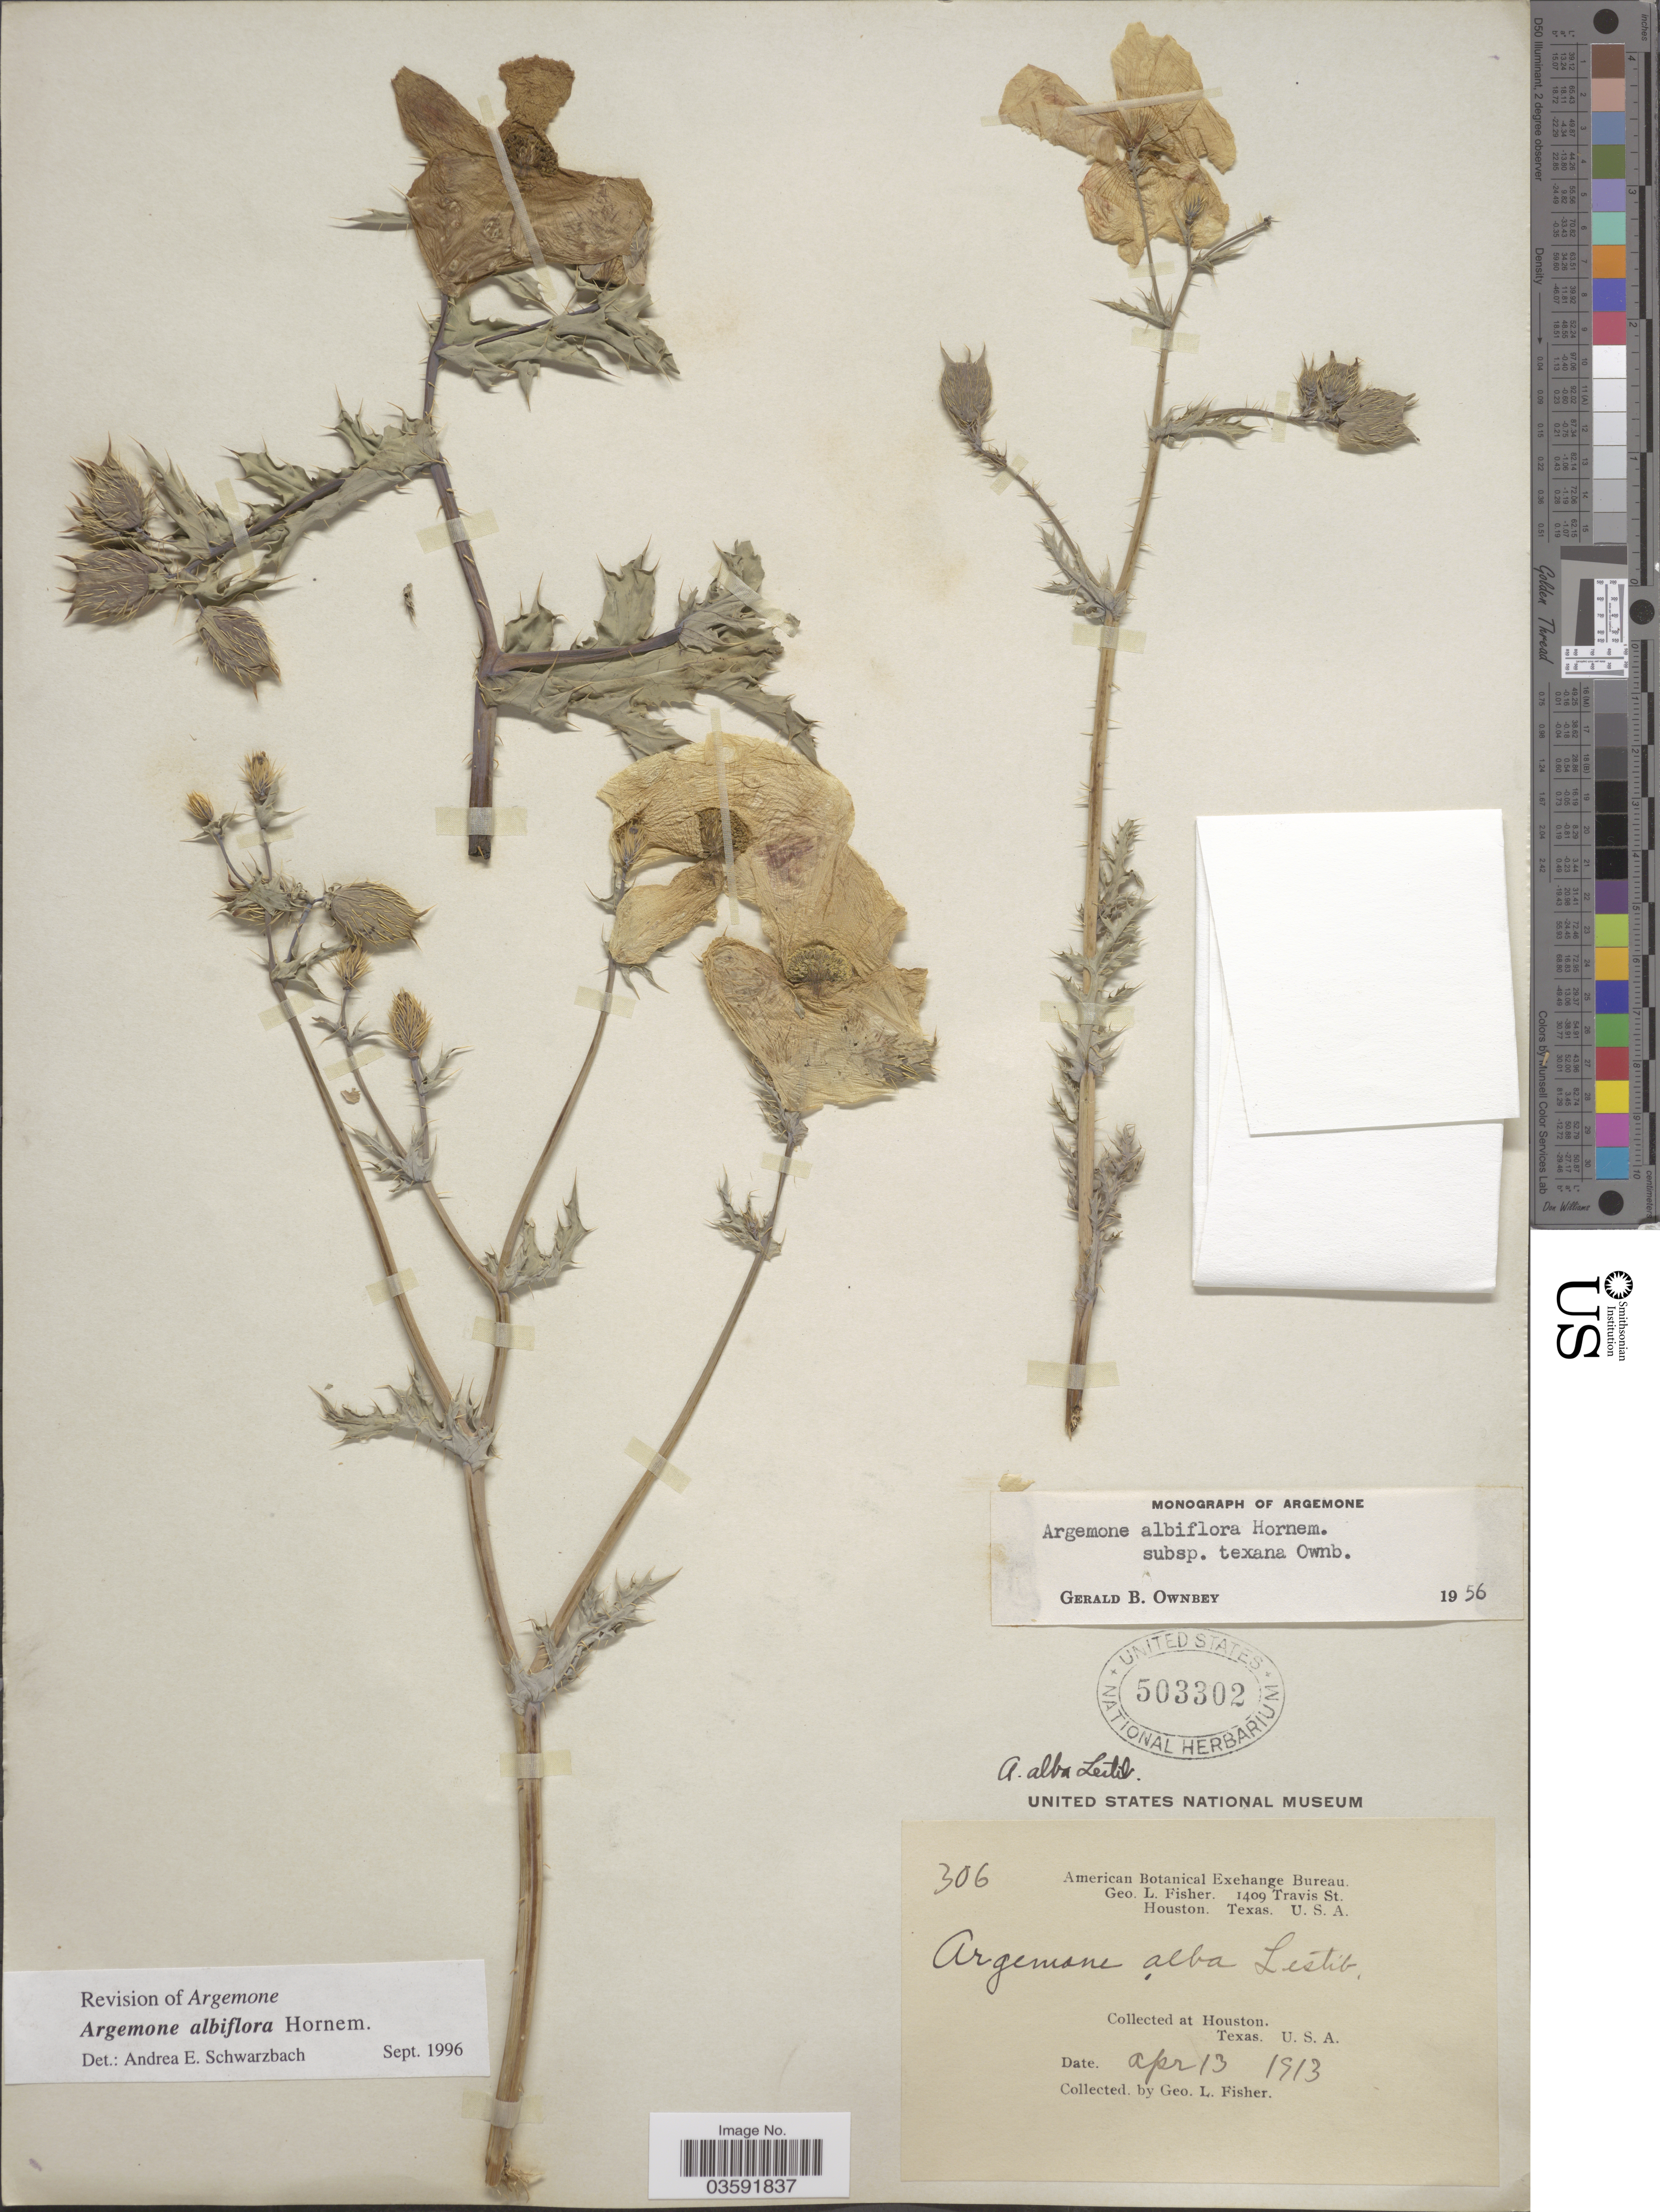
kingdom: Plantae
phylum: Tracheophyta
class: Magnoliopsida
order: Ranunculales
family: Papaveraceae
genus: Argemone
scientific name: Argemone albiflora subsp. albiflora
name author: Hornem.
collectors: G. L. Fisher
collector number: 306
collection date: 1913-04-13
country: United States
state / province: Texas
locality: At Houston.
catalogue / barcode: US 503302